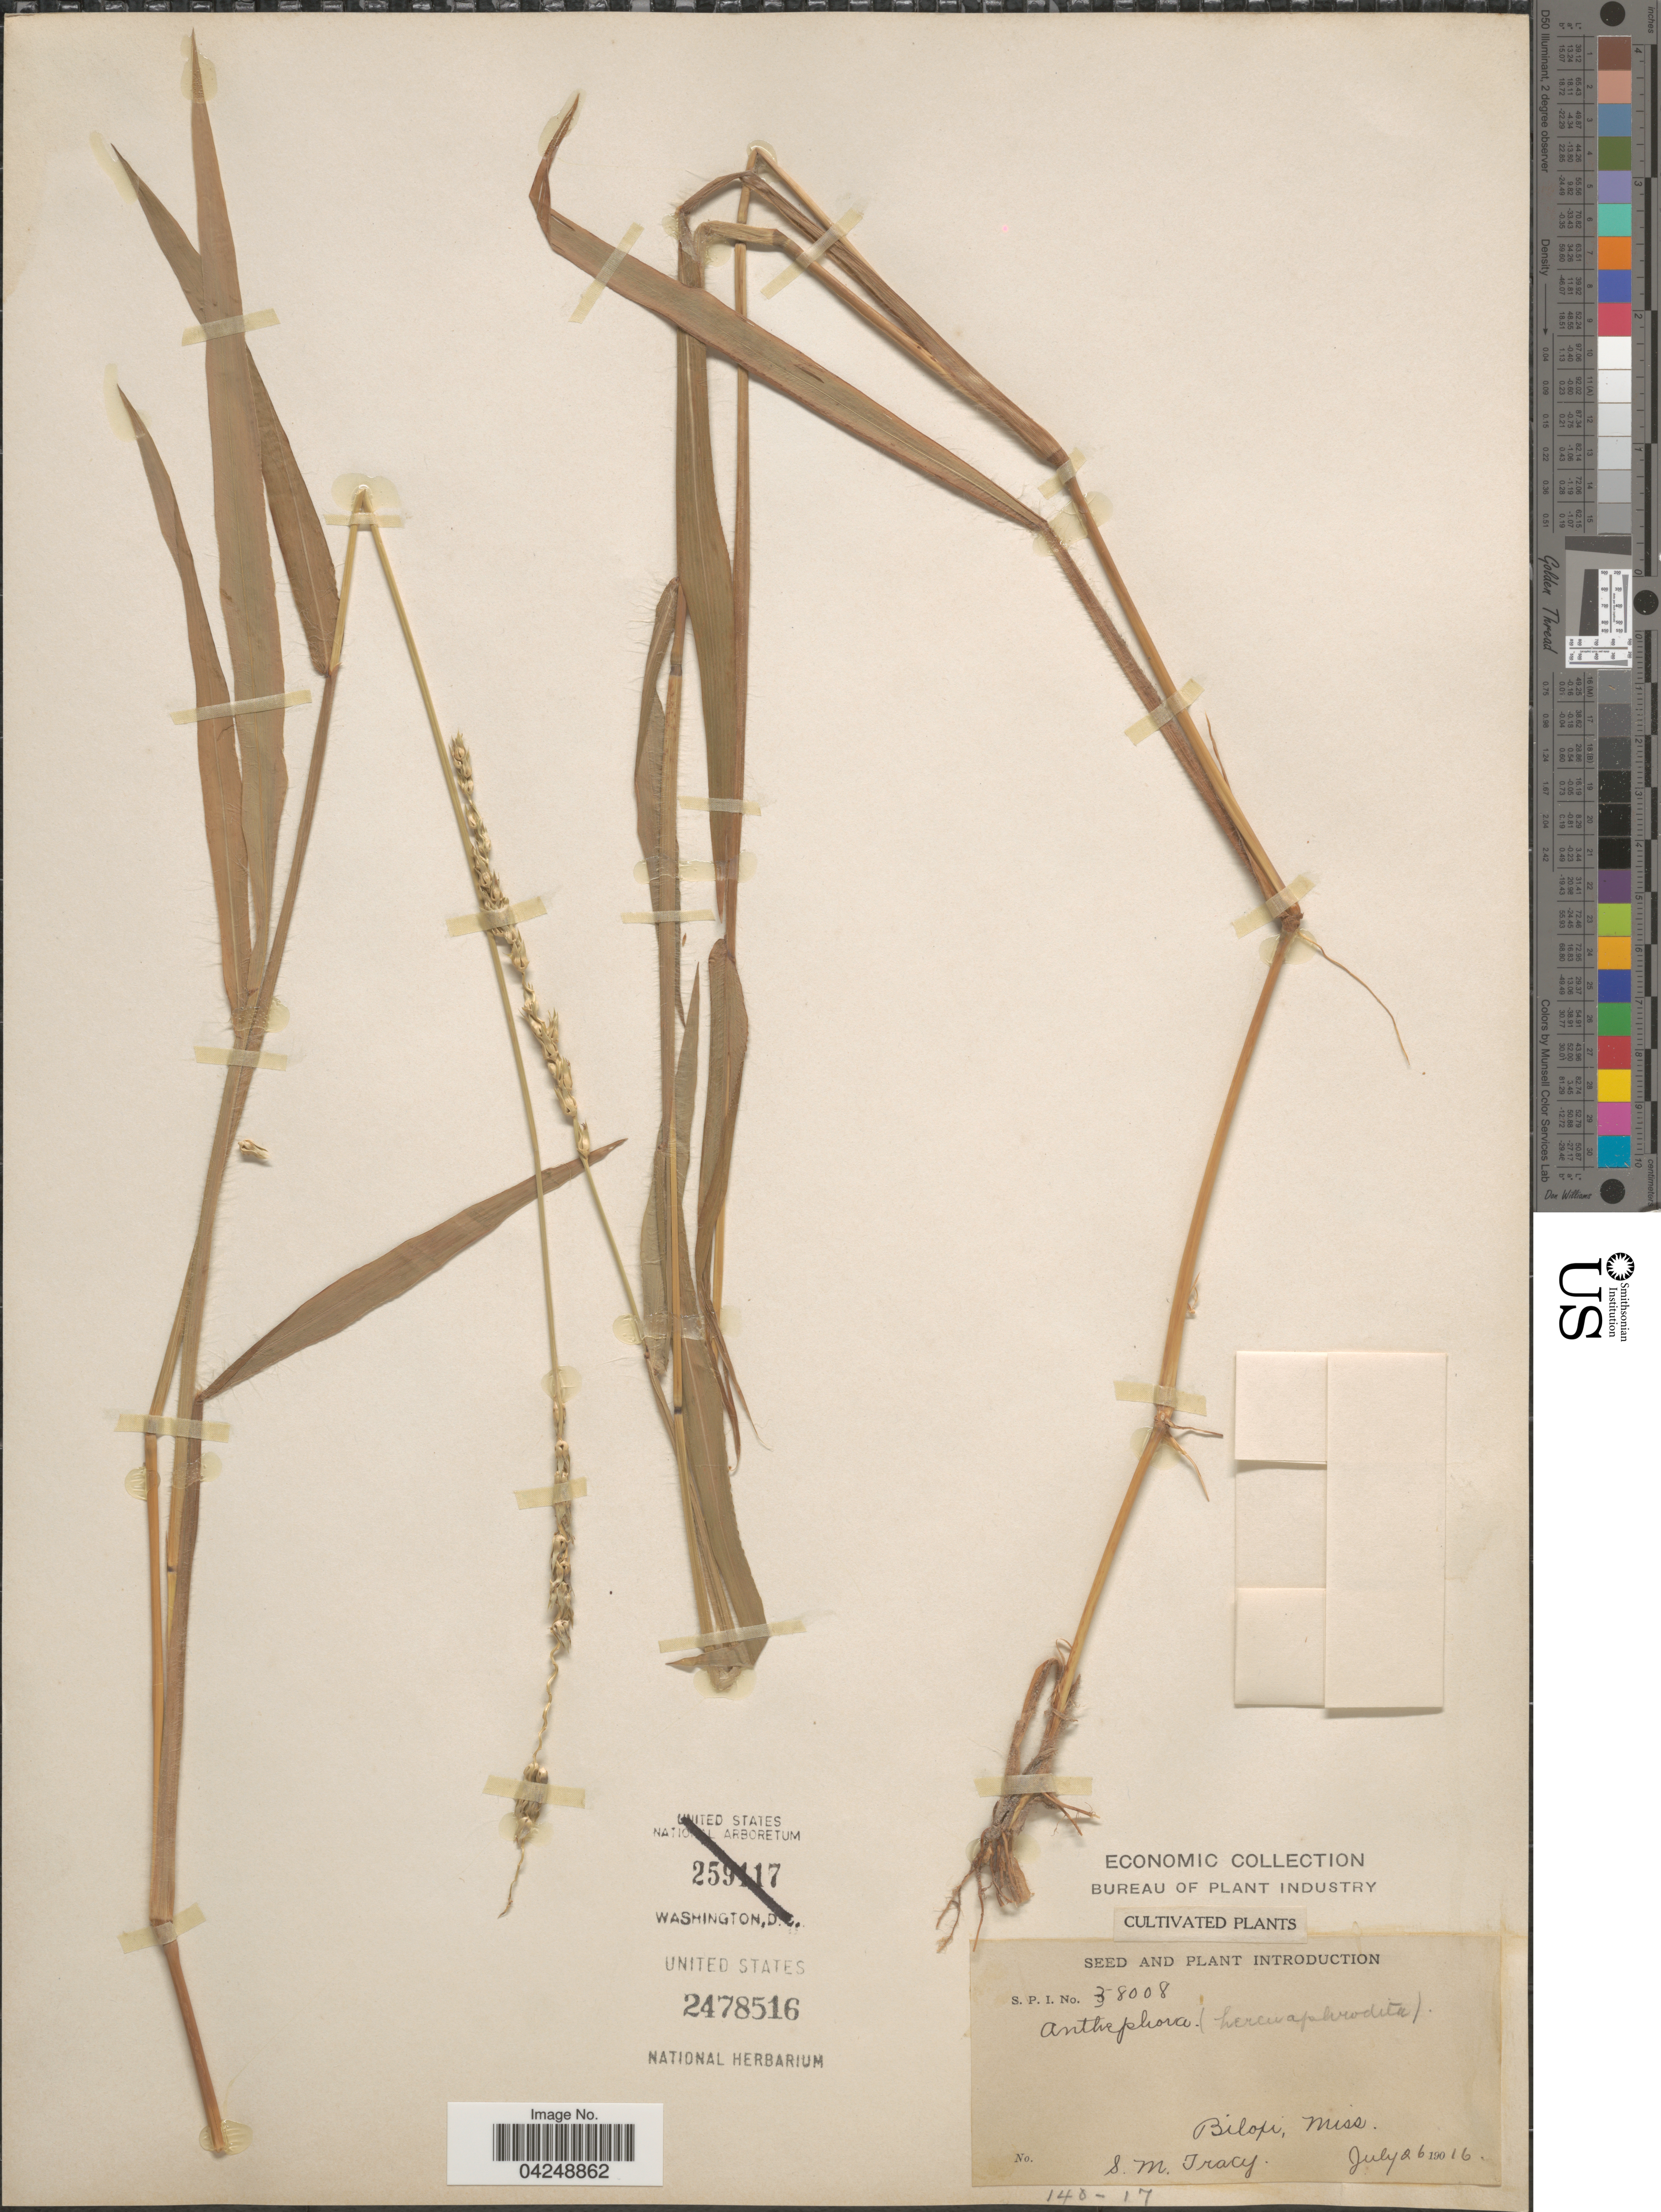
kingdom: Plantae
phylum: Tracheophyta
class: Liliopsida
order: Poales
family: Poaceae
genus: Anthephora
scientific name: Anthephora hermaphrodita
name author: (L.) Kuntze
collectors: S. M. Tracy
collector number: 38008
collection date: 1916-07-26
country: United States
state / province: Mississippi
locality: Cultivated. Biloxi.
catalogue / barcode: US 2478516